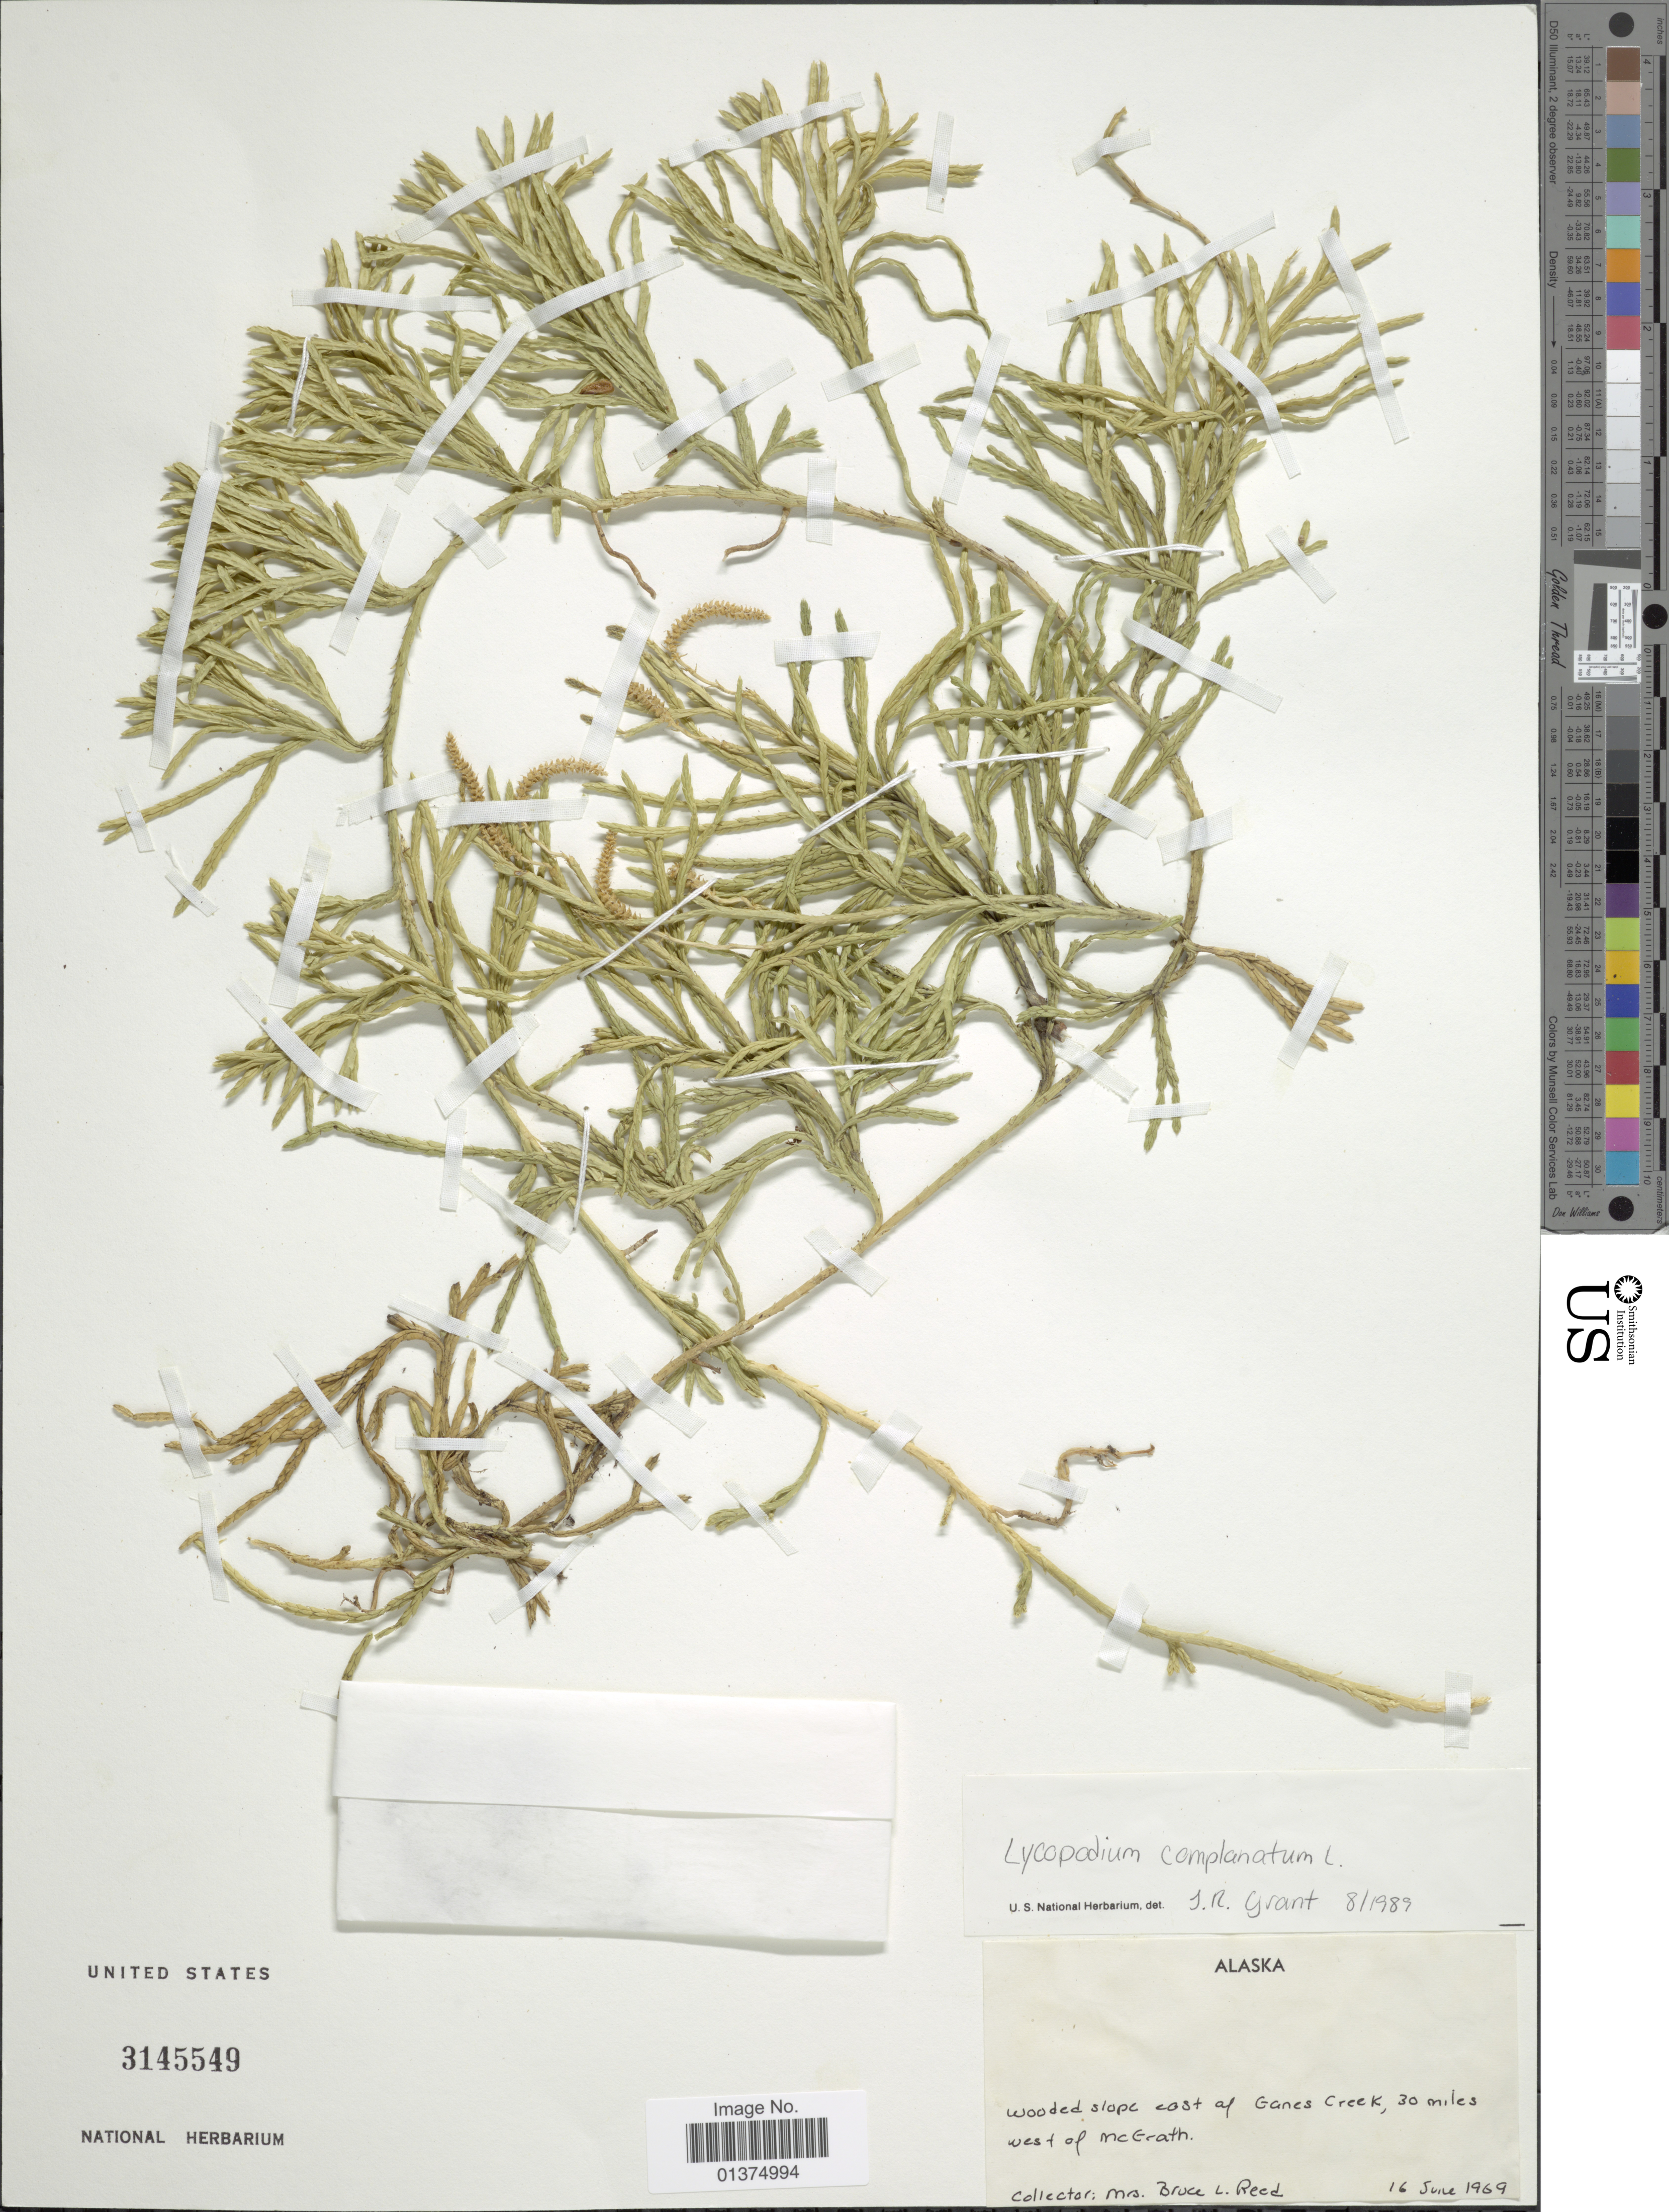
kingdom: Plantae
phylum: Tracheophyta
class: Lycopodiopsida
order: Lycopodiales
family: Lycopodiaceae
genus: Diphasiastrum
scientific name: Diphasiastrum complanatum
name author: (L.) Holub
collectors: B. Reed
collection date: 1969-06-16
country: United States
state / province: Alaska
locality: Wooded slope east of Ganes Creek, 30 miles west of McGrath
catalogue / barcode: US 3145549